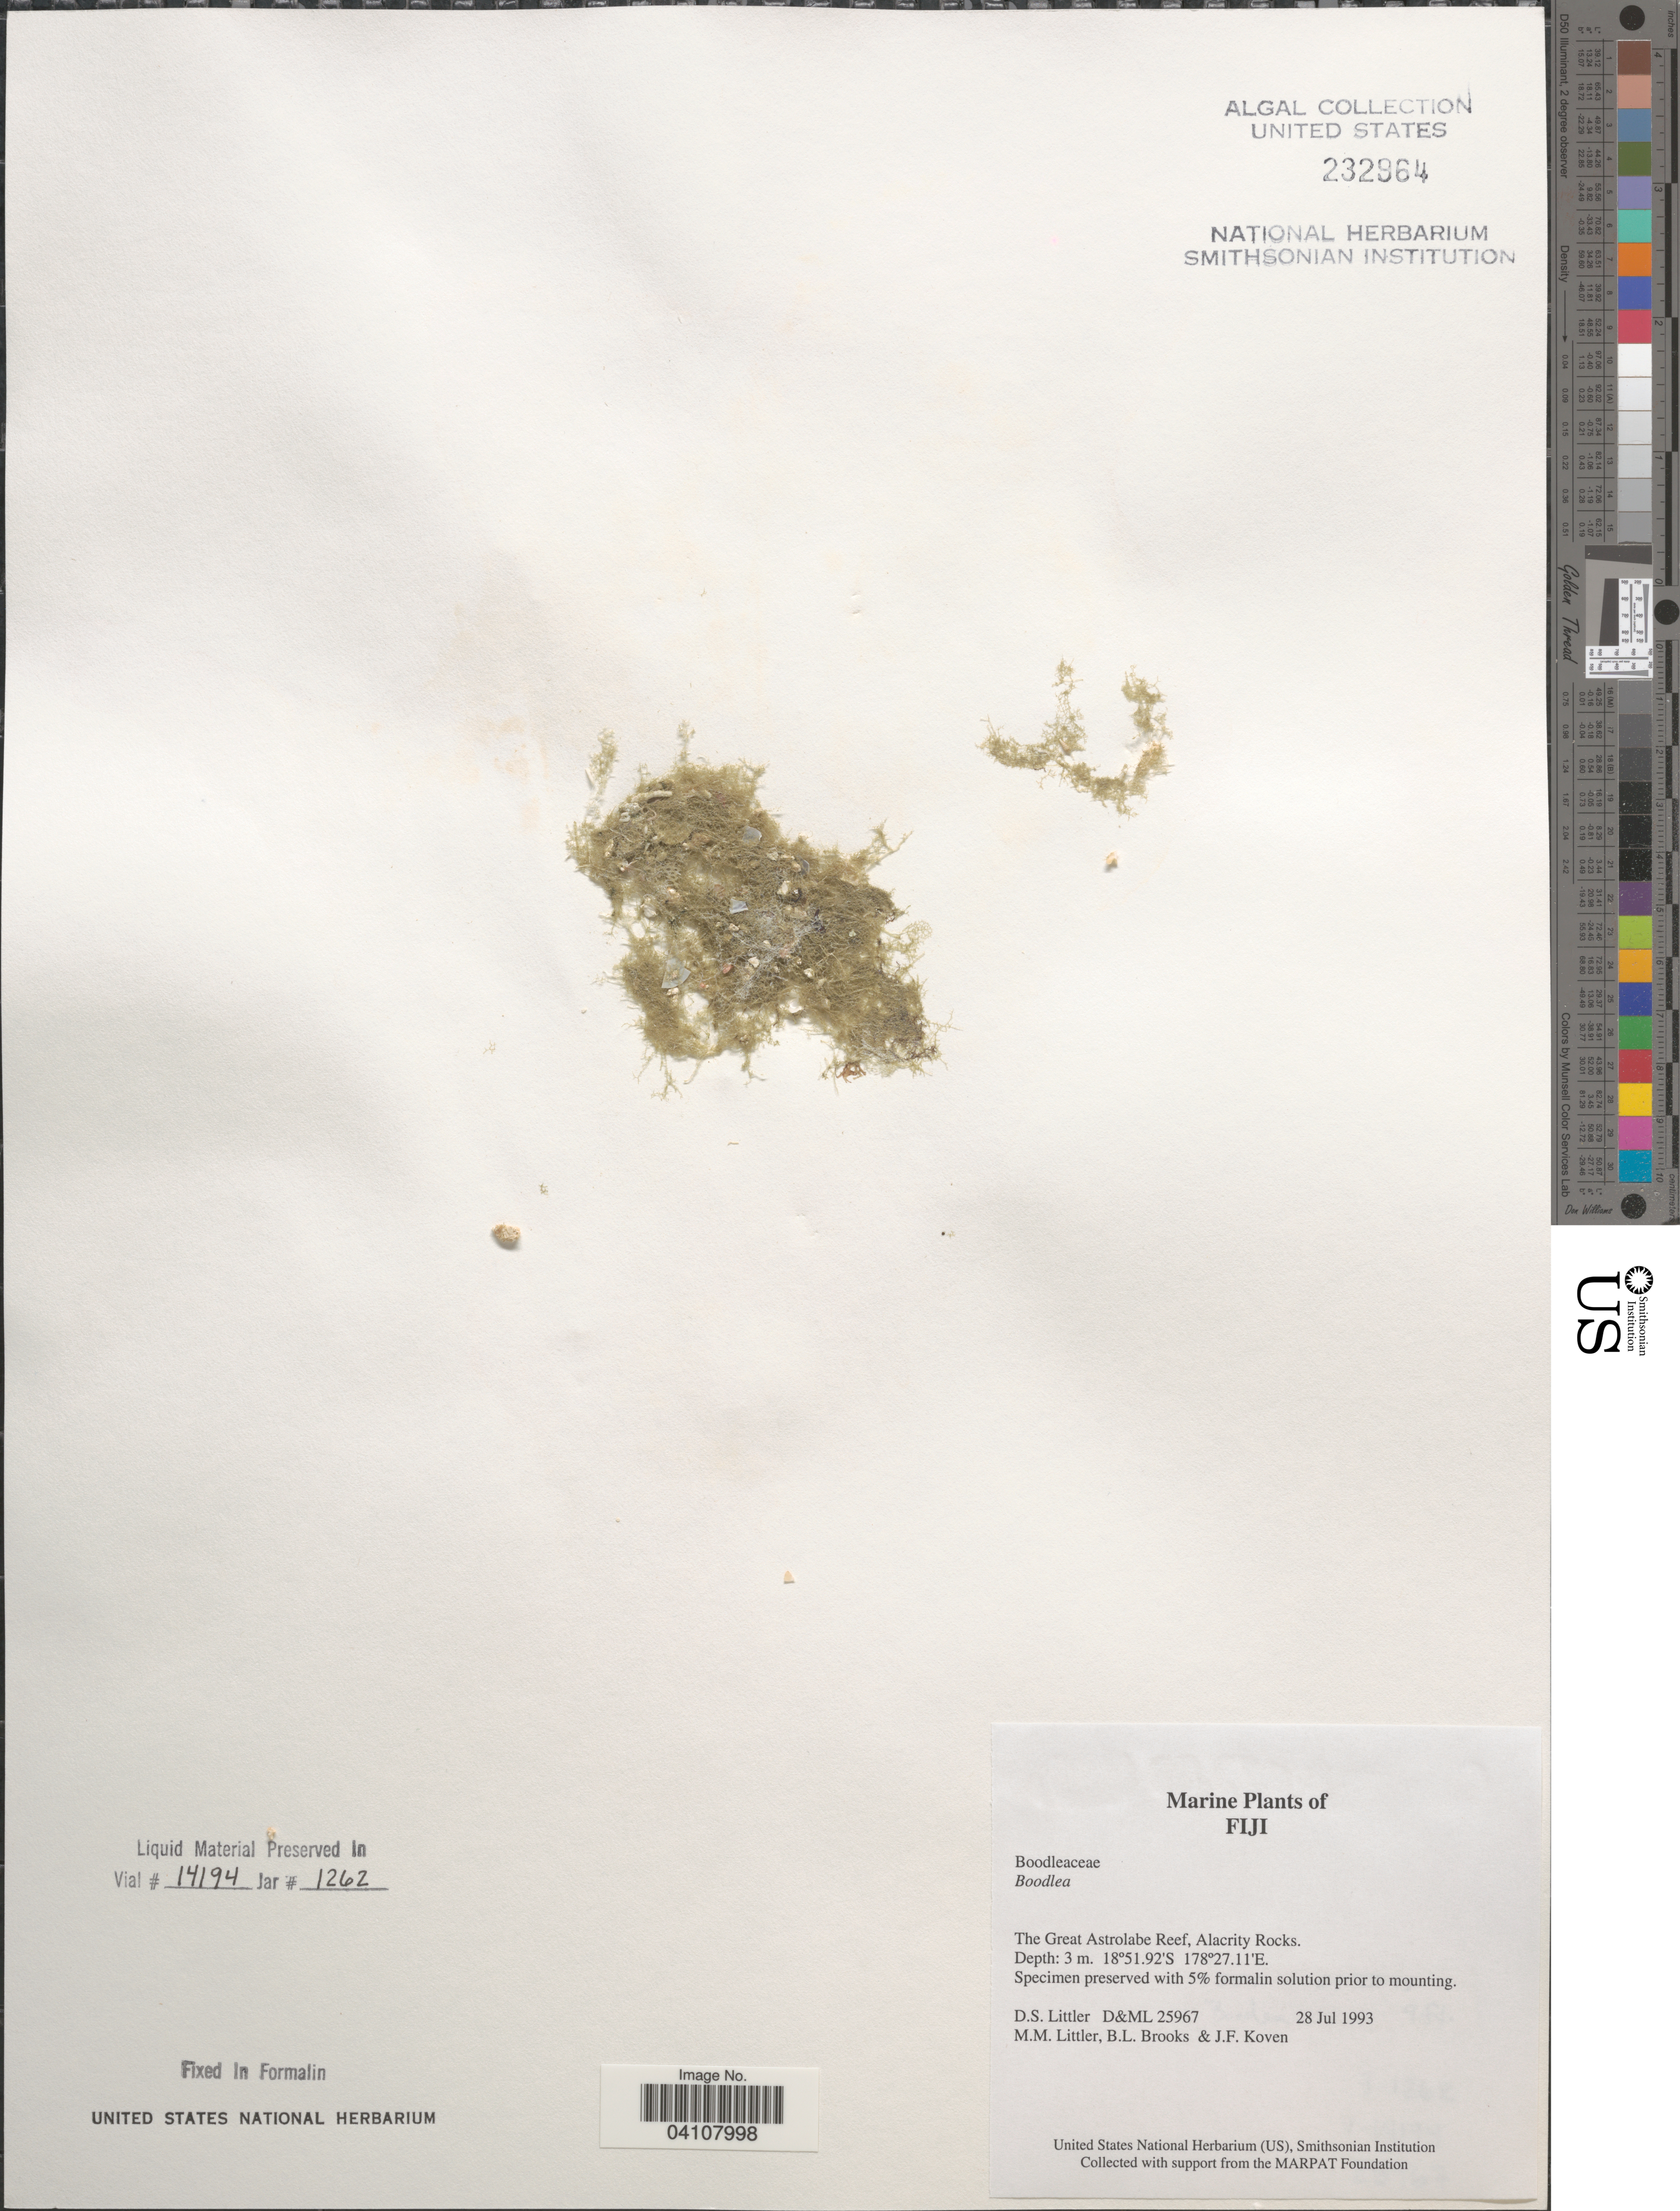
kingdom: Plantae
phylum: Chlorophyta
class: Ulvophyceae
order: Siphonocladales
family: Boodleaceae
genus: Boodlea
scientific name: Boodlea sp.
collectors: D. S. Littler, B. Brooks & J. Koven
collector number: D&ML25967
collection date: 1993-07-28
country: Fiji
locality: The Great Astrolabe Reef, Alacrity Rocks.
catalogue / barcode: US 232964